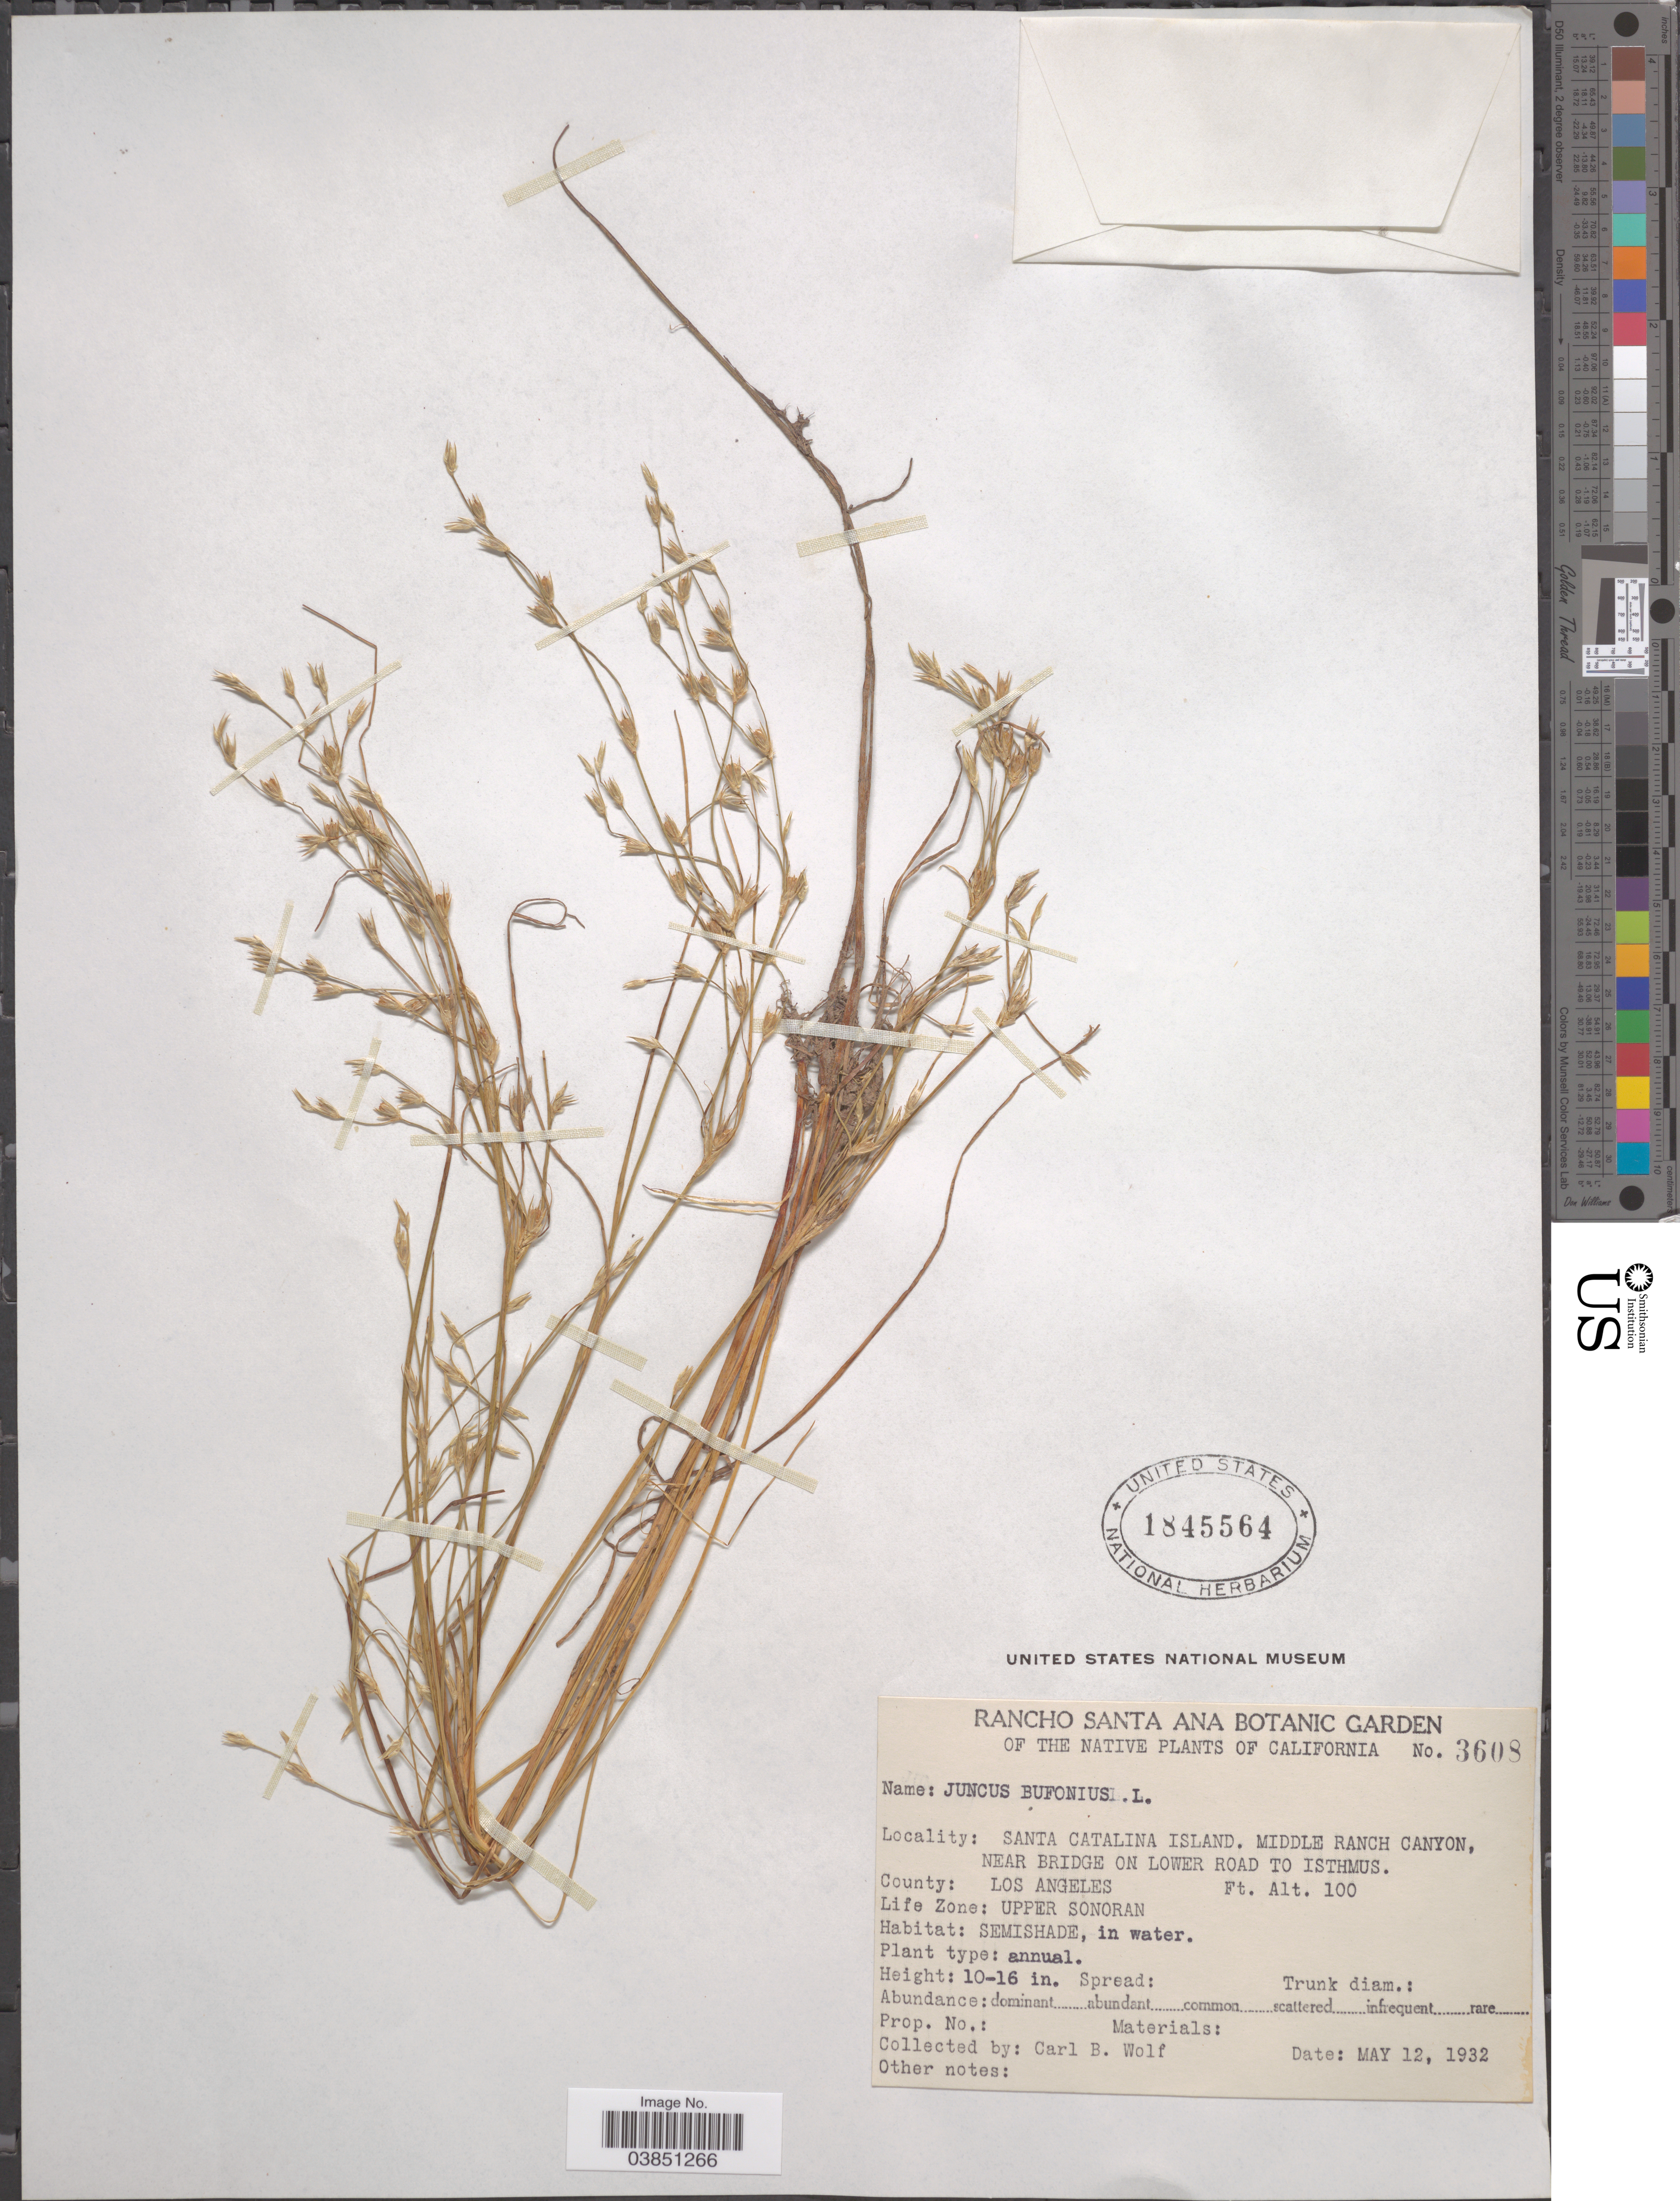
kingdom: Plantae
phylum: Tracheophyta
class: Liliopsida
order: Poales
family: Juncaceae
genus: Juncus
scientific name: Juncus bufonius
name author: L.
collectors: C. B. Wolf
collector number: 3608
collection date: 1932-05-12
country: United States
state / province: California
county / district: Los Angeles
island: Santa Catalina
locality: Santa Catalina Island. Middle Ranch Canyon, near bridge on lower road to Isthmus. County: Los Angeles. Life Zone: Upper Sonoran.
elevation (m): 30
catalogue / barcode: US 1845564